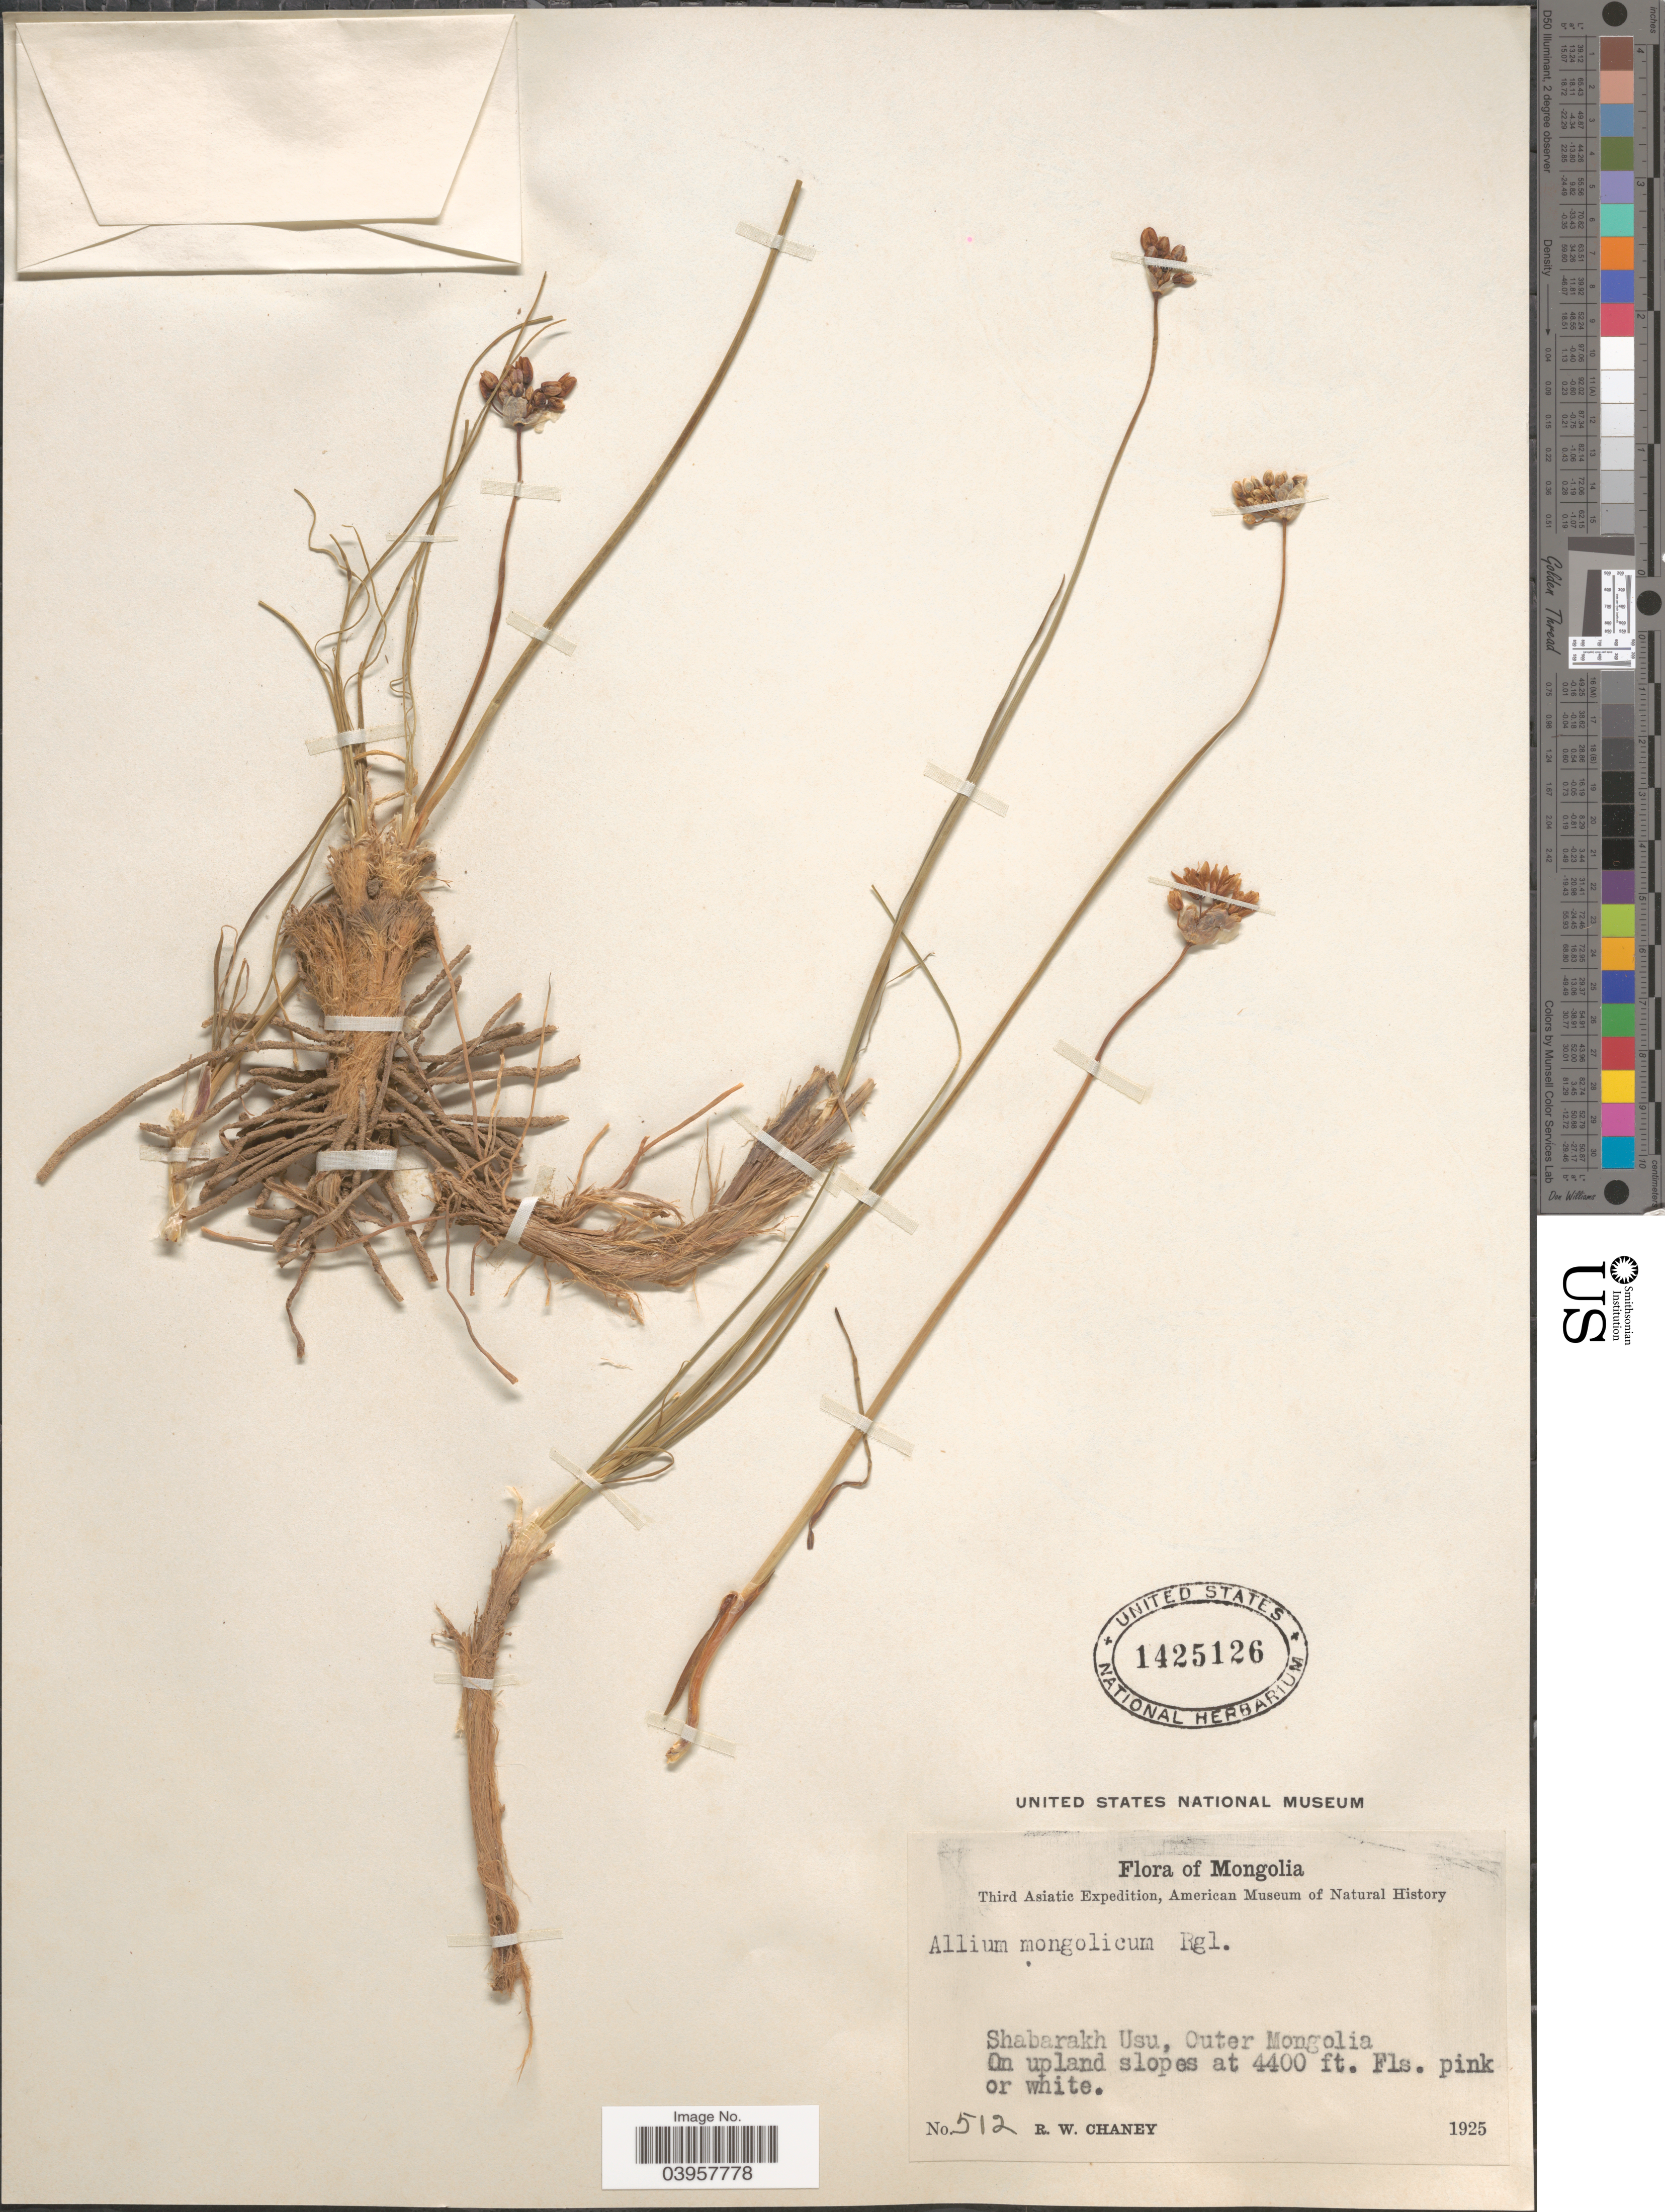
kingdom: Plantae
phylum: Tracheophyta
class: Liliopsida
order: Asparagales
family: Amaryllidaceae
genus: Allium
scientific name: Allium mongolicum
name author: Regel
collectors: R. Chaney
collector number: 512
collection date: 1925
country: Mongolia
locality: Mongolia. Shabarakh Usu, Outer Mongolia.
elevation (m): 1341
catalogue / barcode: US 1425126